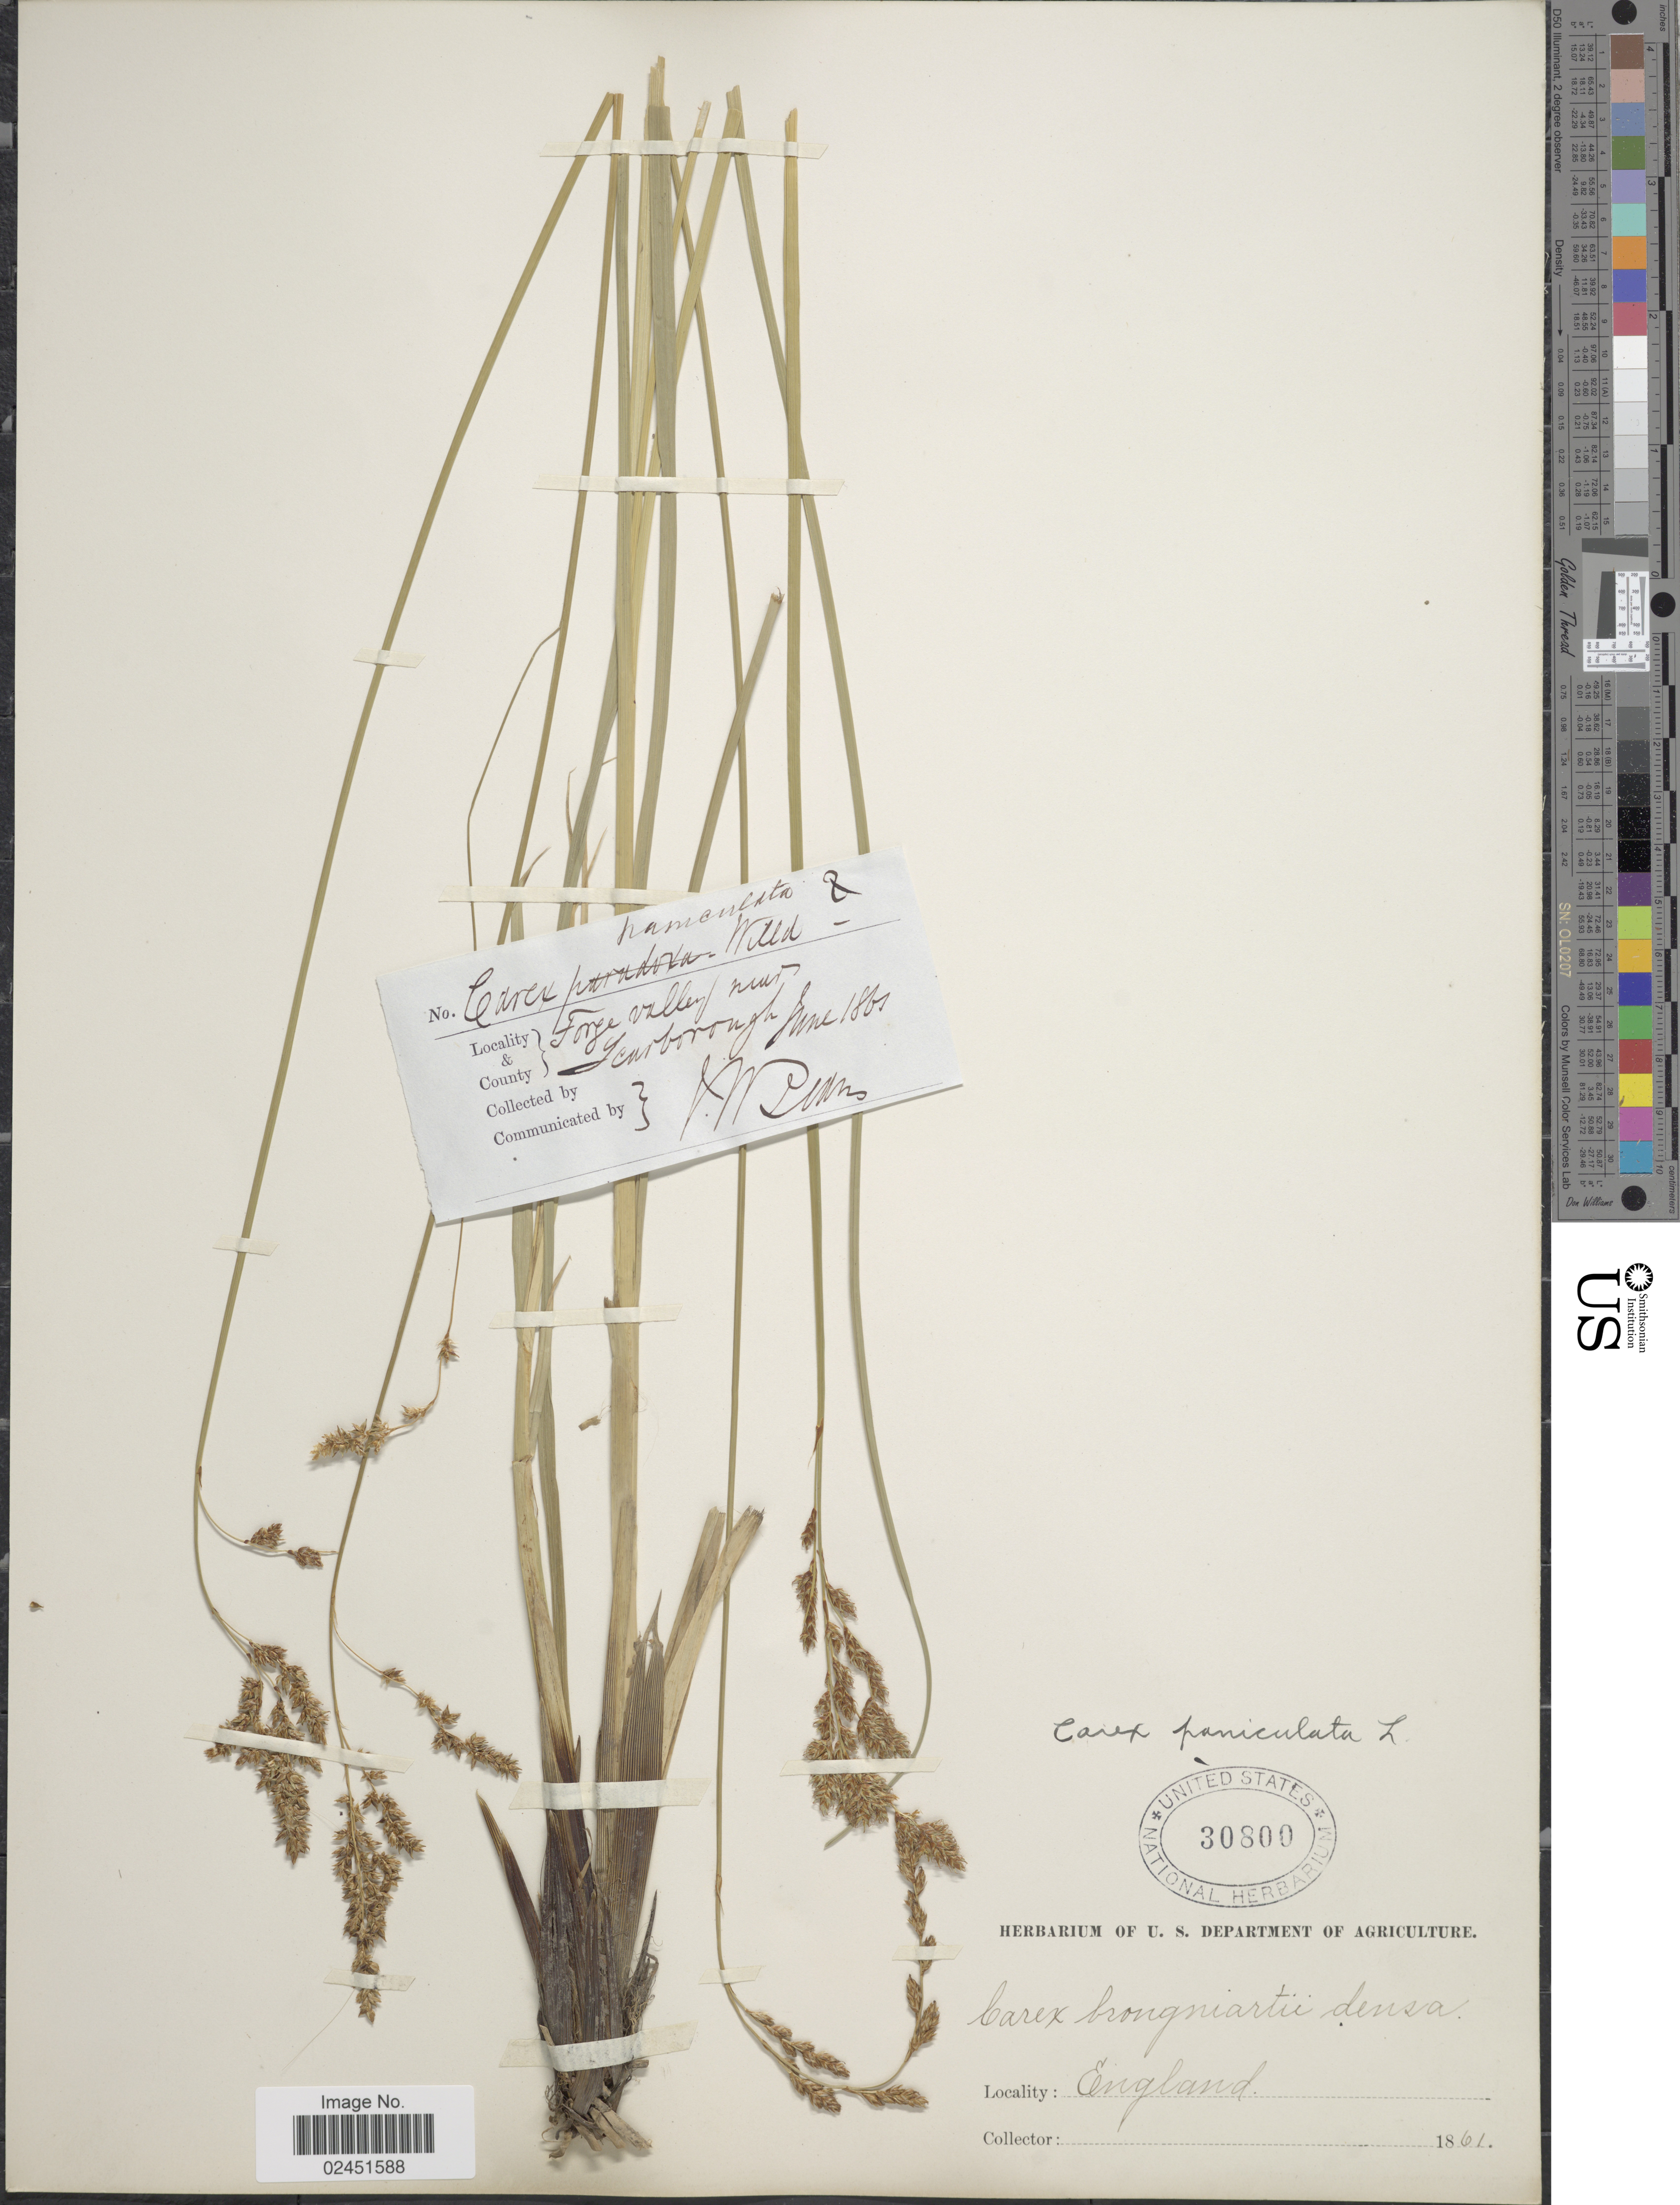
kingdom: Plantae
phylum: Tracheophyta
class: Liliopsida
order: Poales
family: Cyperaceae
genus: Carex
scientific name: Carex paniculata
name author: L.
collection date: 1861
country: United Kingdom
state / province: England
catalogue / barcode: US 30800